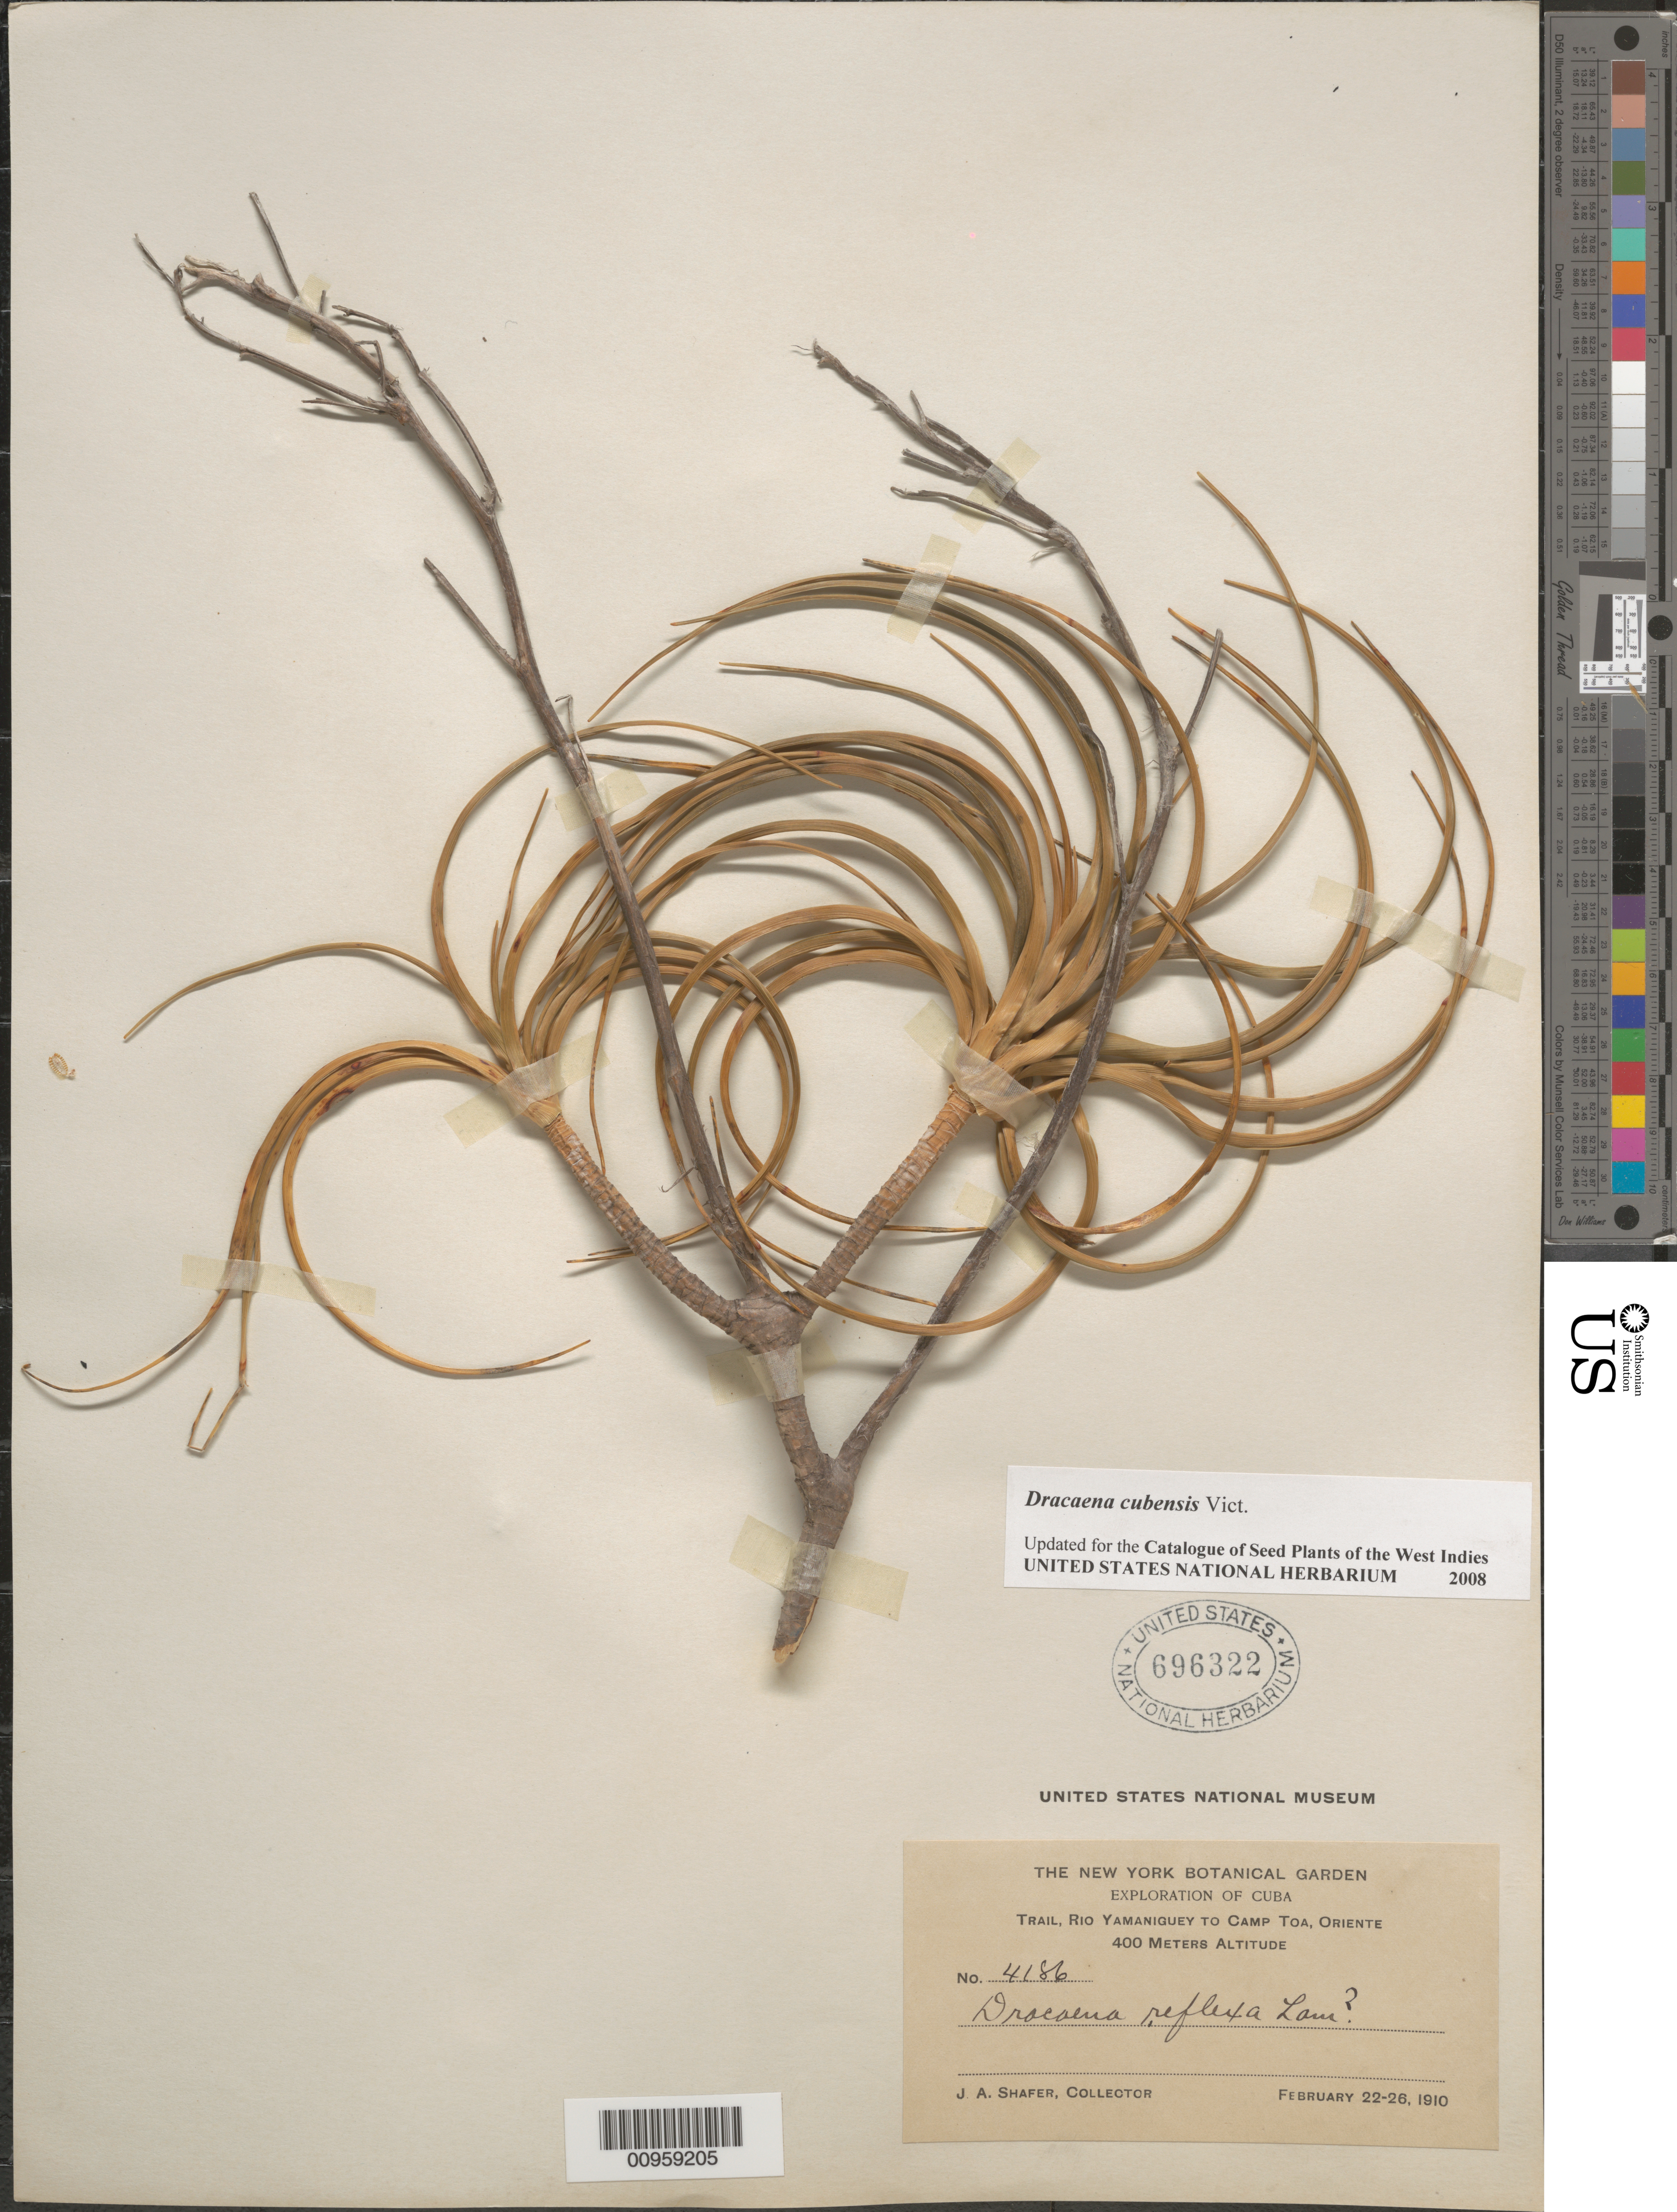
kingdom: Plantae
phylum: Tracheophyta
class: Liliopsida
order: Asparagales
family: Asparagaceae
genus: Dracaena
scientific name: Dracaena cubensis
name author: Vict.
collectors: J. A. Shafer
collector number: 4186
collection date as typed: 22 Feb 1910 to 26 Feb 1910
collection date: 1910-02-22/1910-02-26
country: Cuba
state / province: Oriente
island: Cuba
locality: Rio Yamaniguey to Camp Toa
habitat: Trail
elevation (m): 400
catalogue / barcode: US 696322